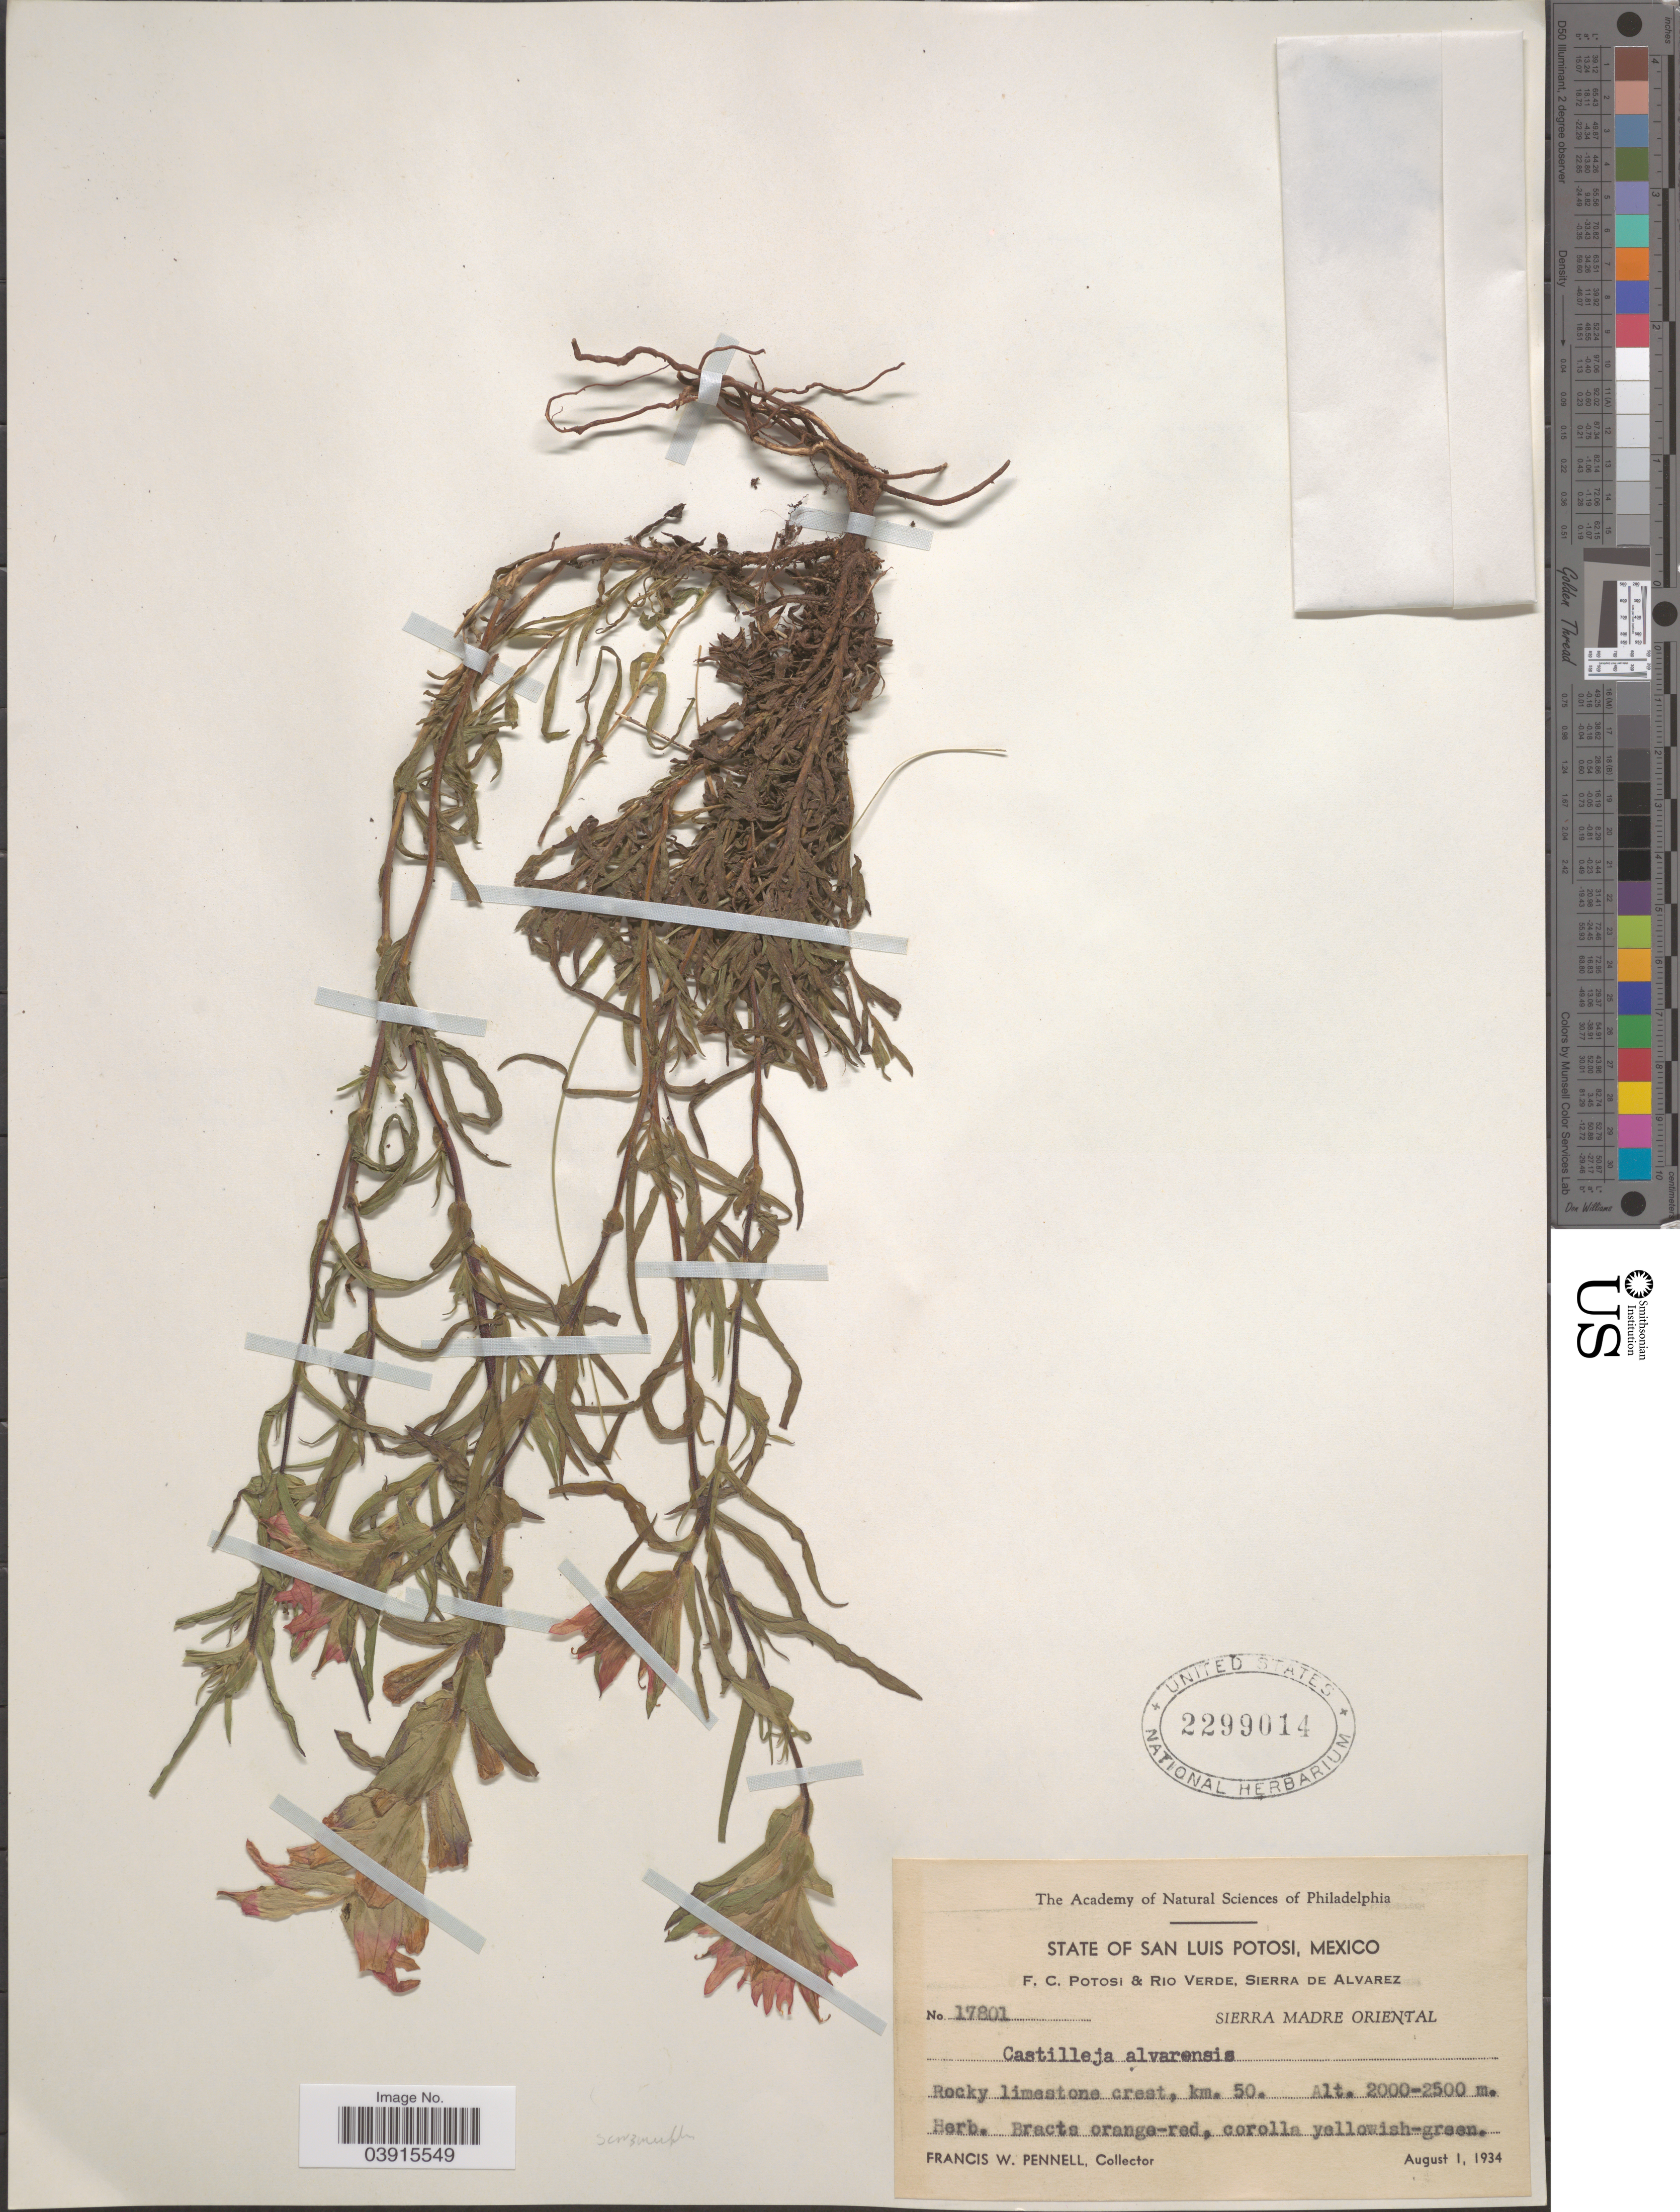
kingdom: Plantae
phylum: Tracheophyta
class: Magnoliopsida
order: Lamiales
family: Orobanchaceae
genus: Castilleja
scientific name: Castilleja scorzonerifolia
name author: Kunth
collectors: F. W. Pennell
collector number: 17801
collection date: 1934-08-01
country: Mexico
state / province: San Luis Potosí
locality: F.C. Potosi & Rio Verde, Sierra de Alvarez. Sierra Madre Oriental. Rocky limestone crest, km. 50.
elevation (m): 2000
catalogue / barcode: US 2299014